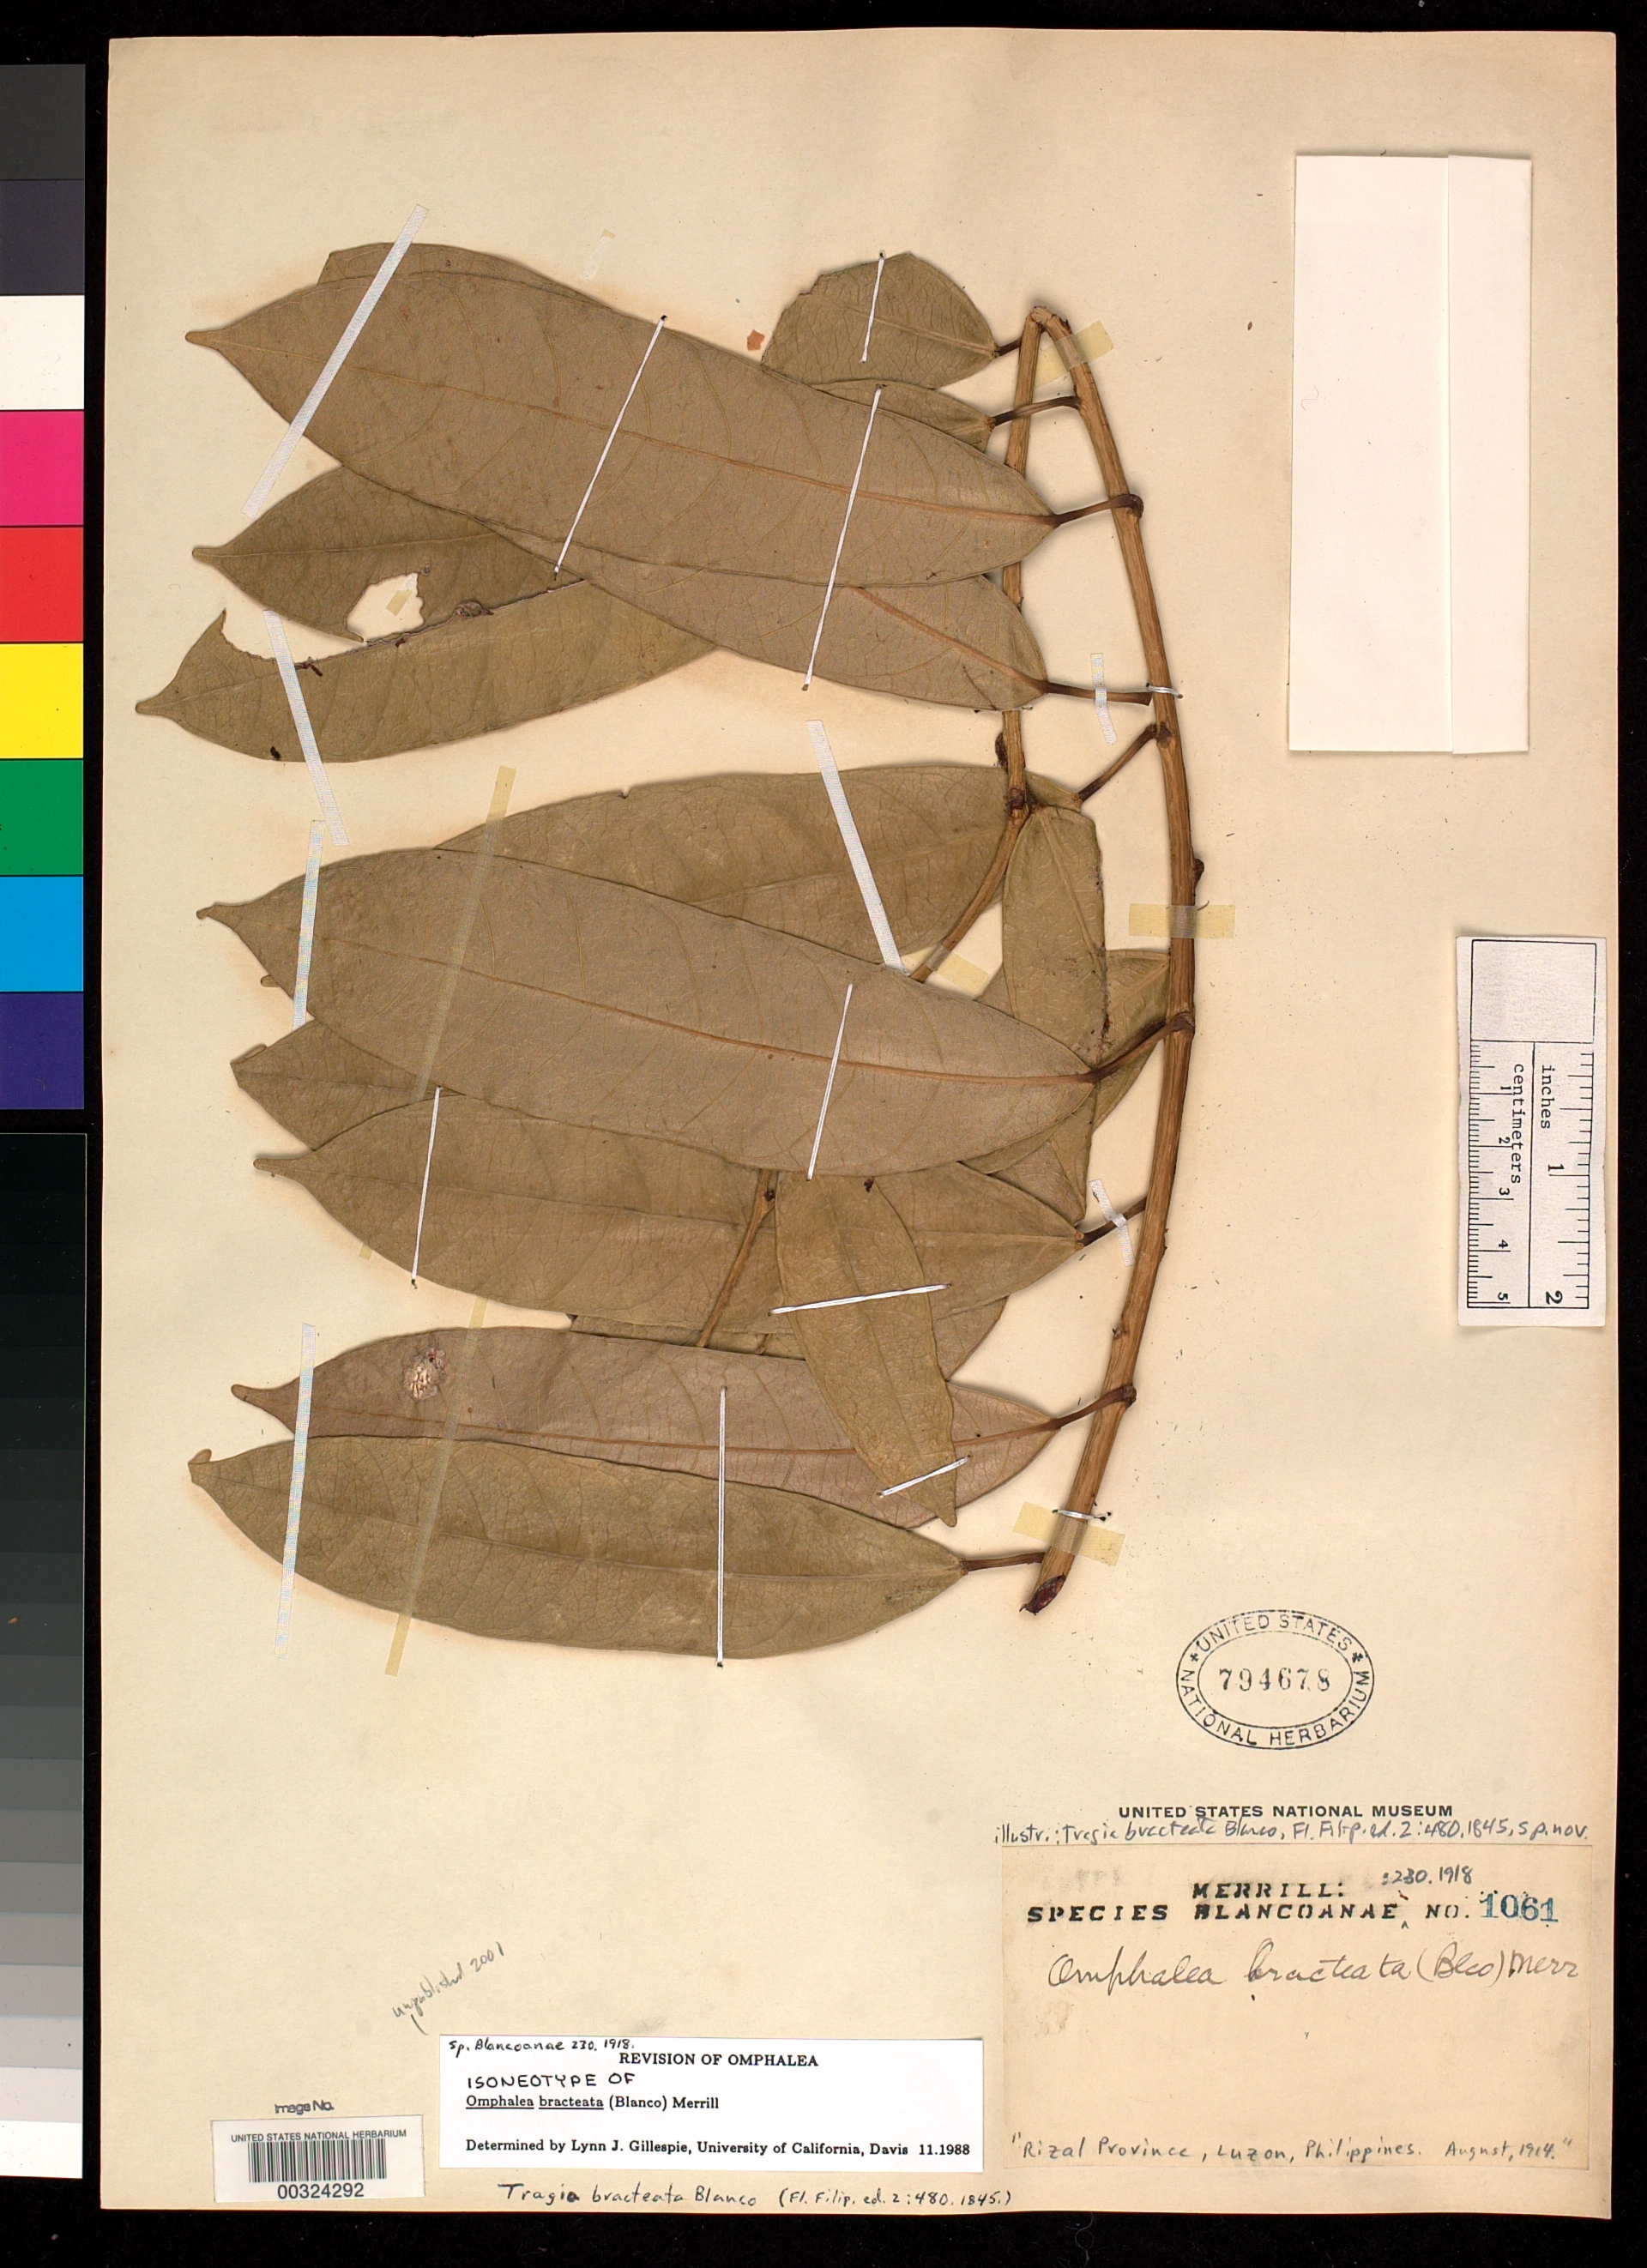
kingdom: Plantae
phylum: Tracheophyta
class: Magnoliopsida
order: Malpighiales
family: Euphorbiaceae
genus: Omphalea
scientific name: Omphalea bracteata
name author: (Blanco) Merr.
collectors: E. D. Merrill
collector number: Sp. Blancoan. 1061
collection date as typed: Aug 1914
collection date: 1914-08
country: Philippines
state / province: Calabarzon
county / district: Rizal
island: Luzon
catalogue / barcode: US 794678